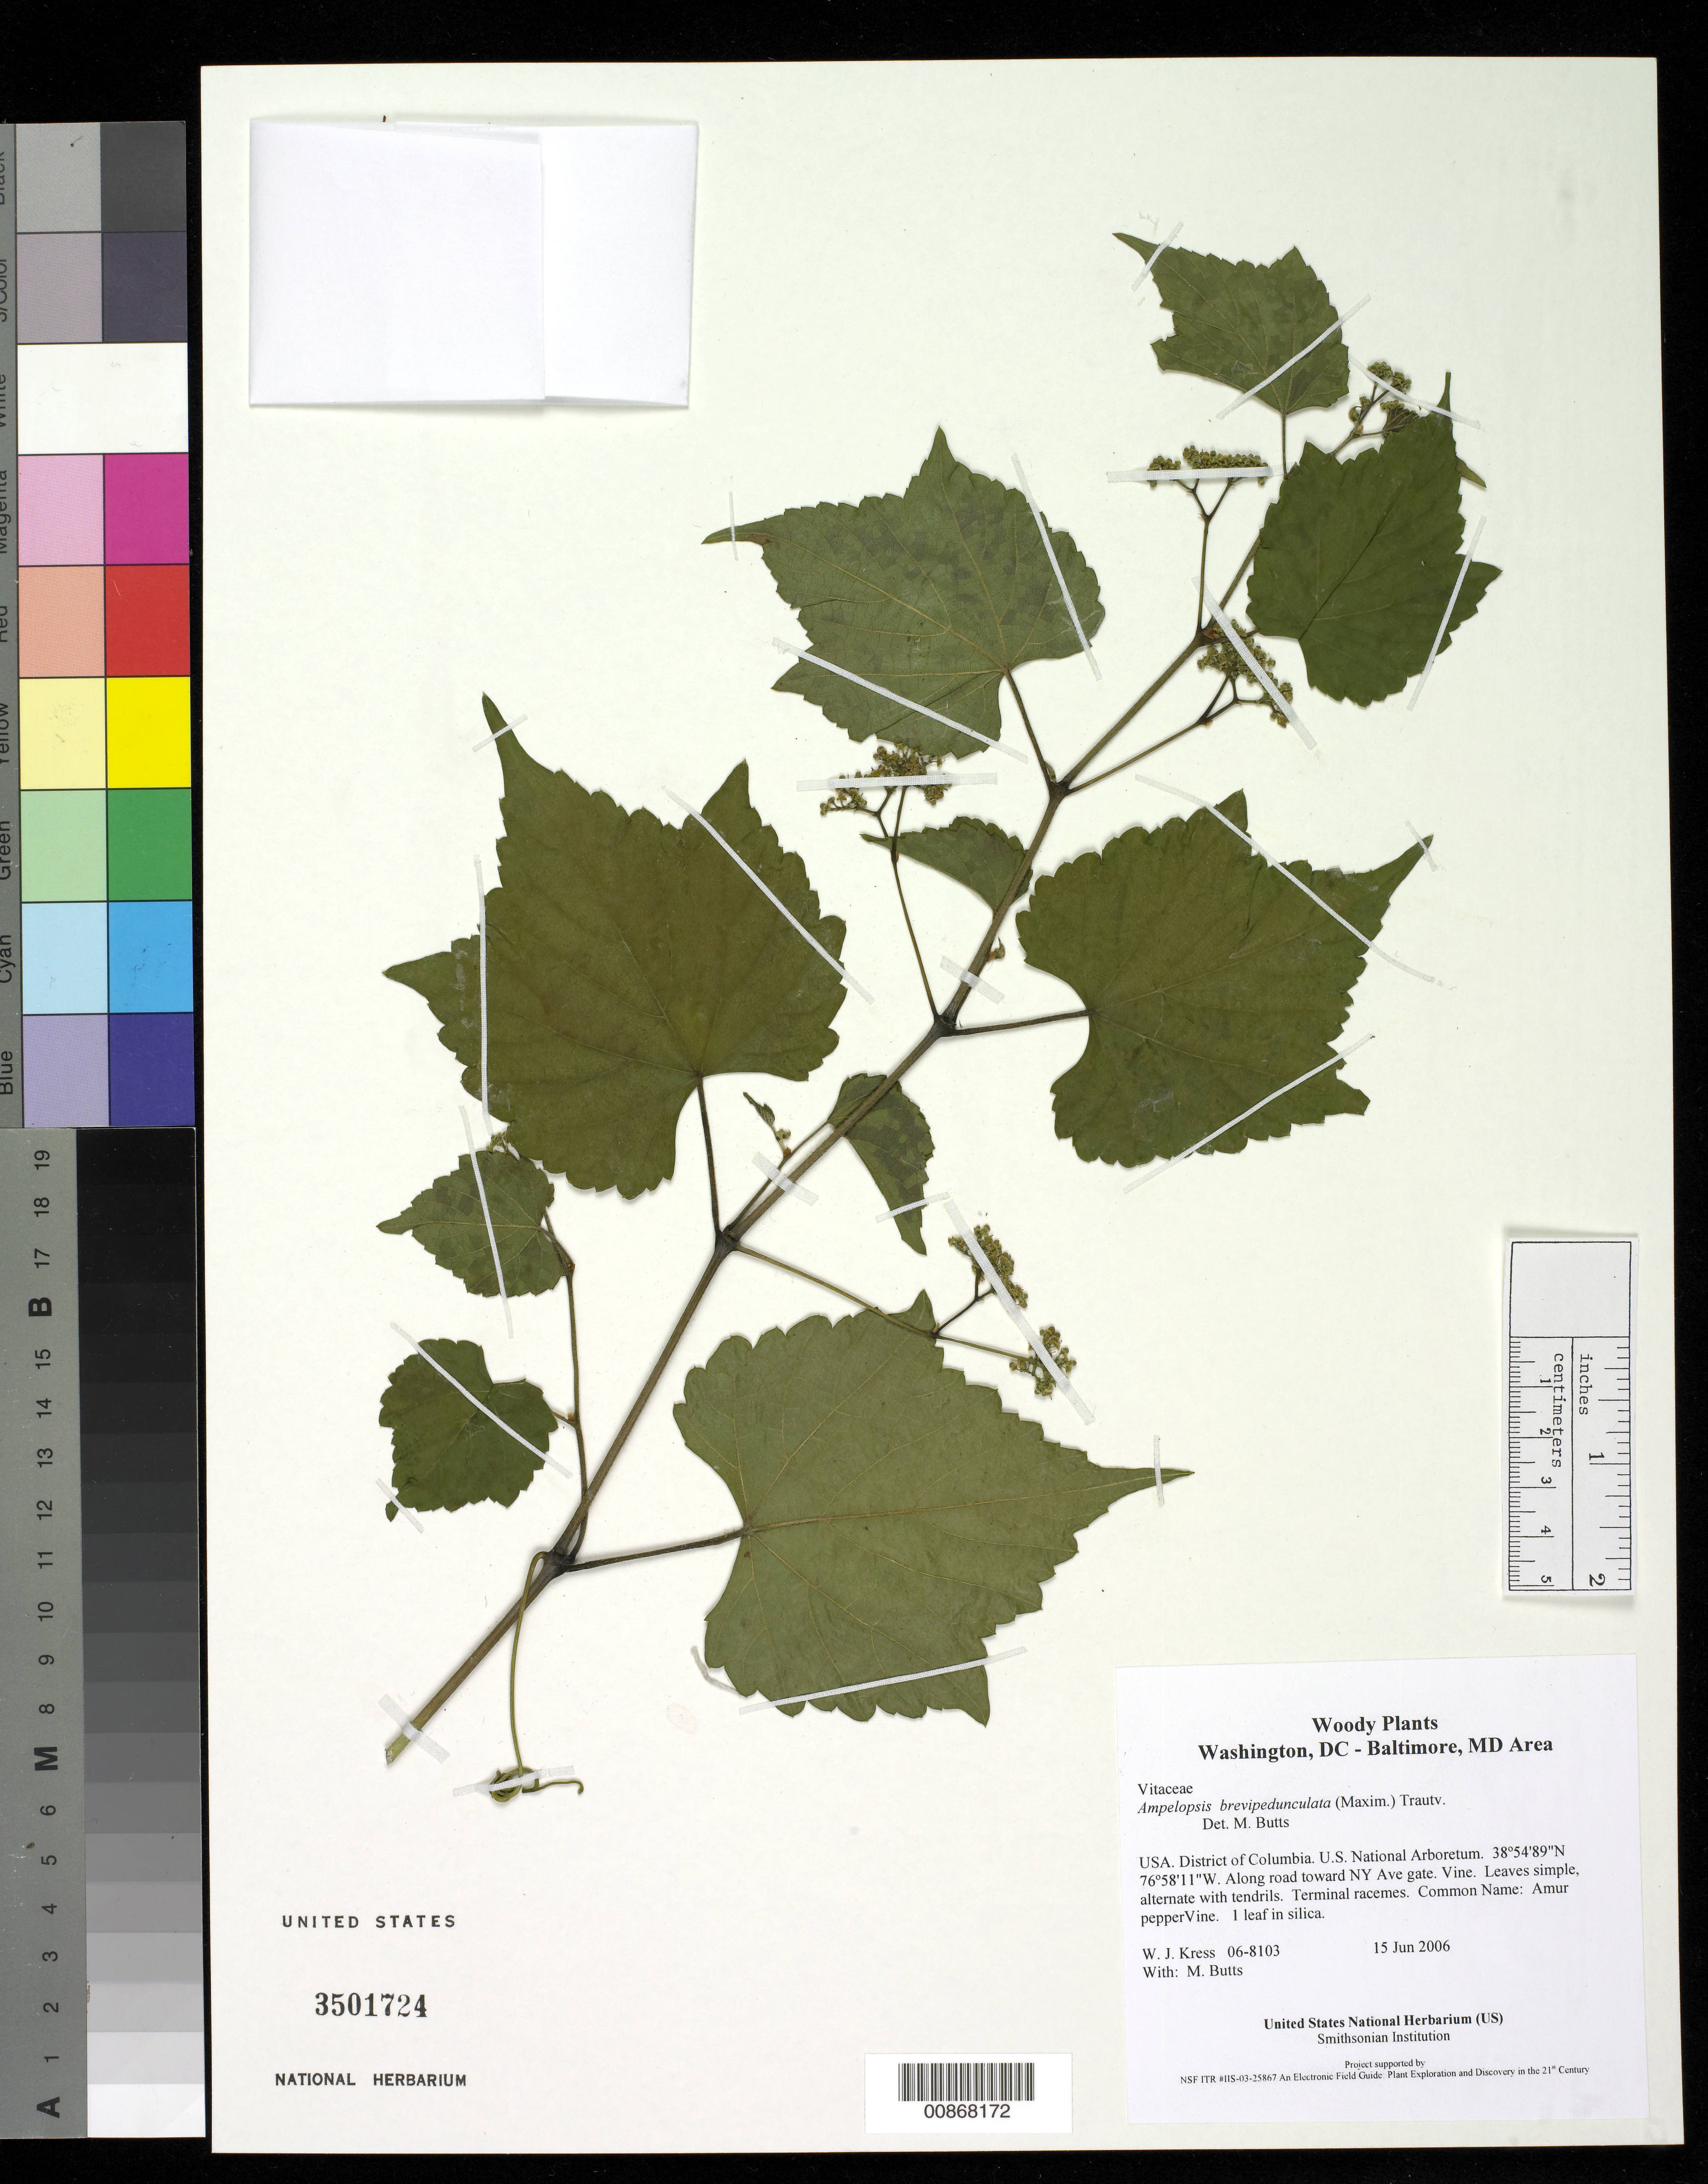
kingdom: Plantae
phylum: Tracheophyta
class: Magnoliopsida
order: Vitales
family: Vitaceae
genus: Ampelopsis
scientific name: Ampelopsis brevipedunculata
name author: (Maxim.) Trautv.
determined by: Butts, M. B.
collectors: W. J. Kress & M. B. Butts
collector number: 06-8103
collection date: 2006-06-15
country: United States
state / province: District of Columbia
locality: U.S. National Arboretum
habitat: Along road toward NY Ave gate.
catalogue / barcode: US 3501724